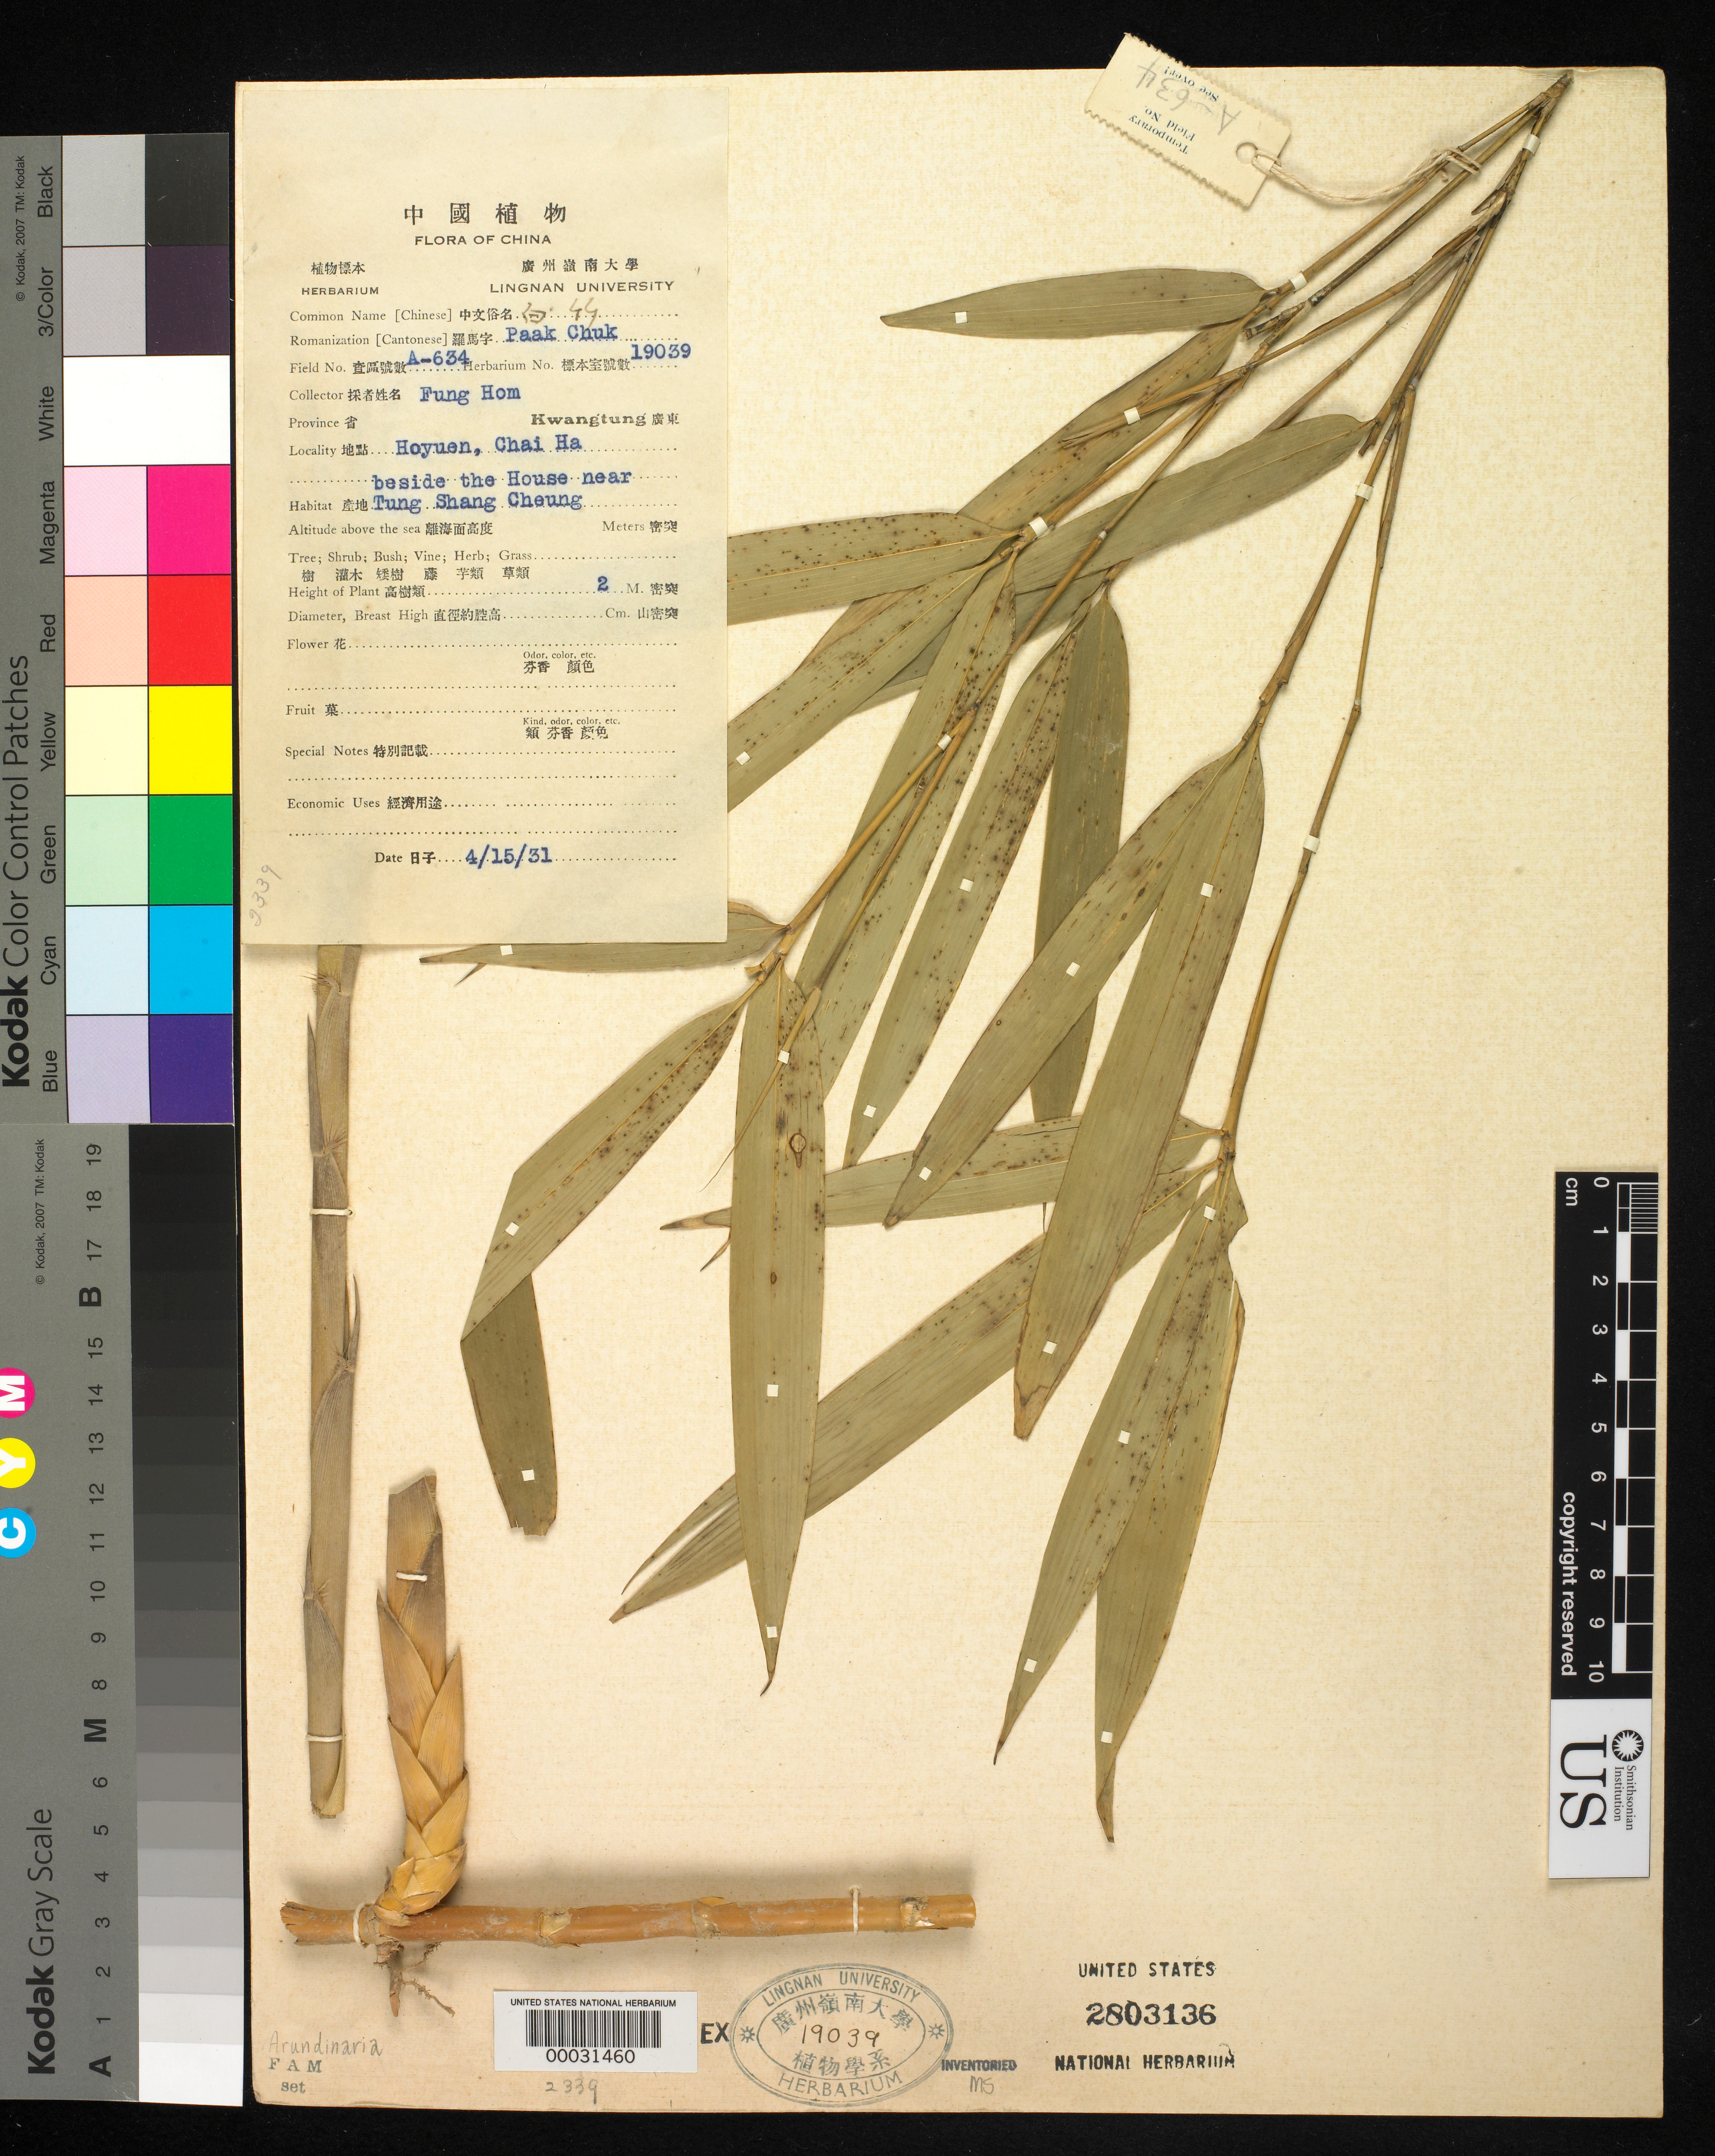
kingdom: Plantae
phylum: Tracheophyta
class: Liliopsida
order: Poales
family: Poaceae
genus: Arundinaria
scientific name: Arundinaria sp.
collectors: H. L. Fung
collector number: A-634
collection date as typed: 15 Apr 1931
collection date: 1931-04-15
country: China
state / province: Guangdong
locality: Hoyuen, chai ha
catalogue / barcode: US 2803136